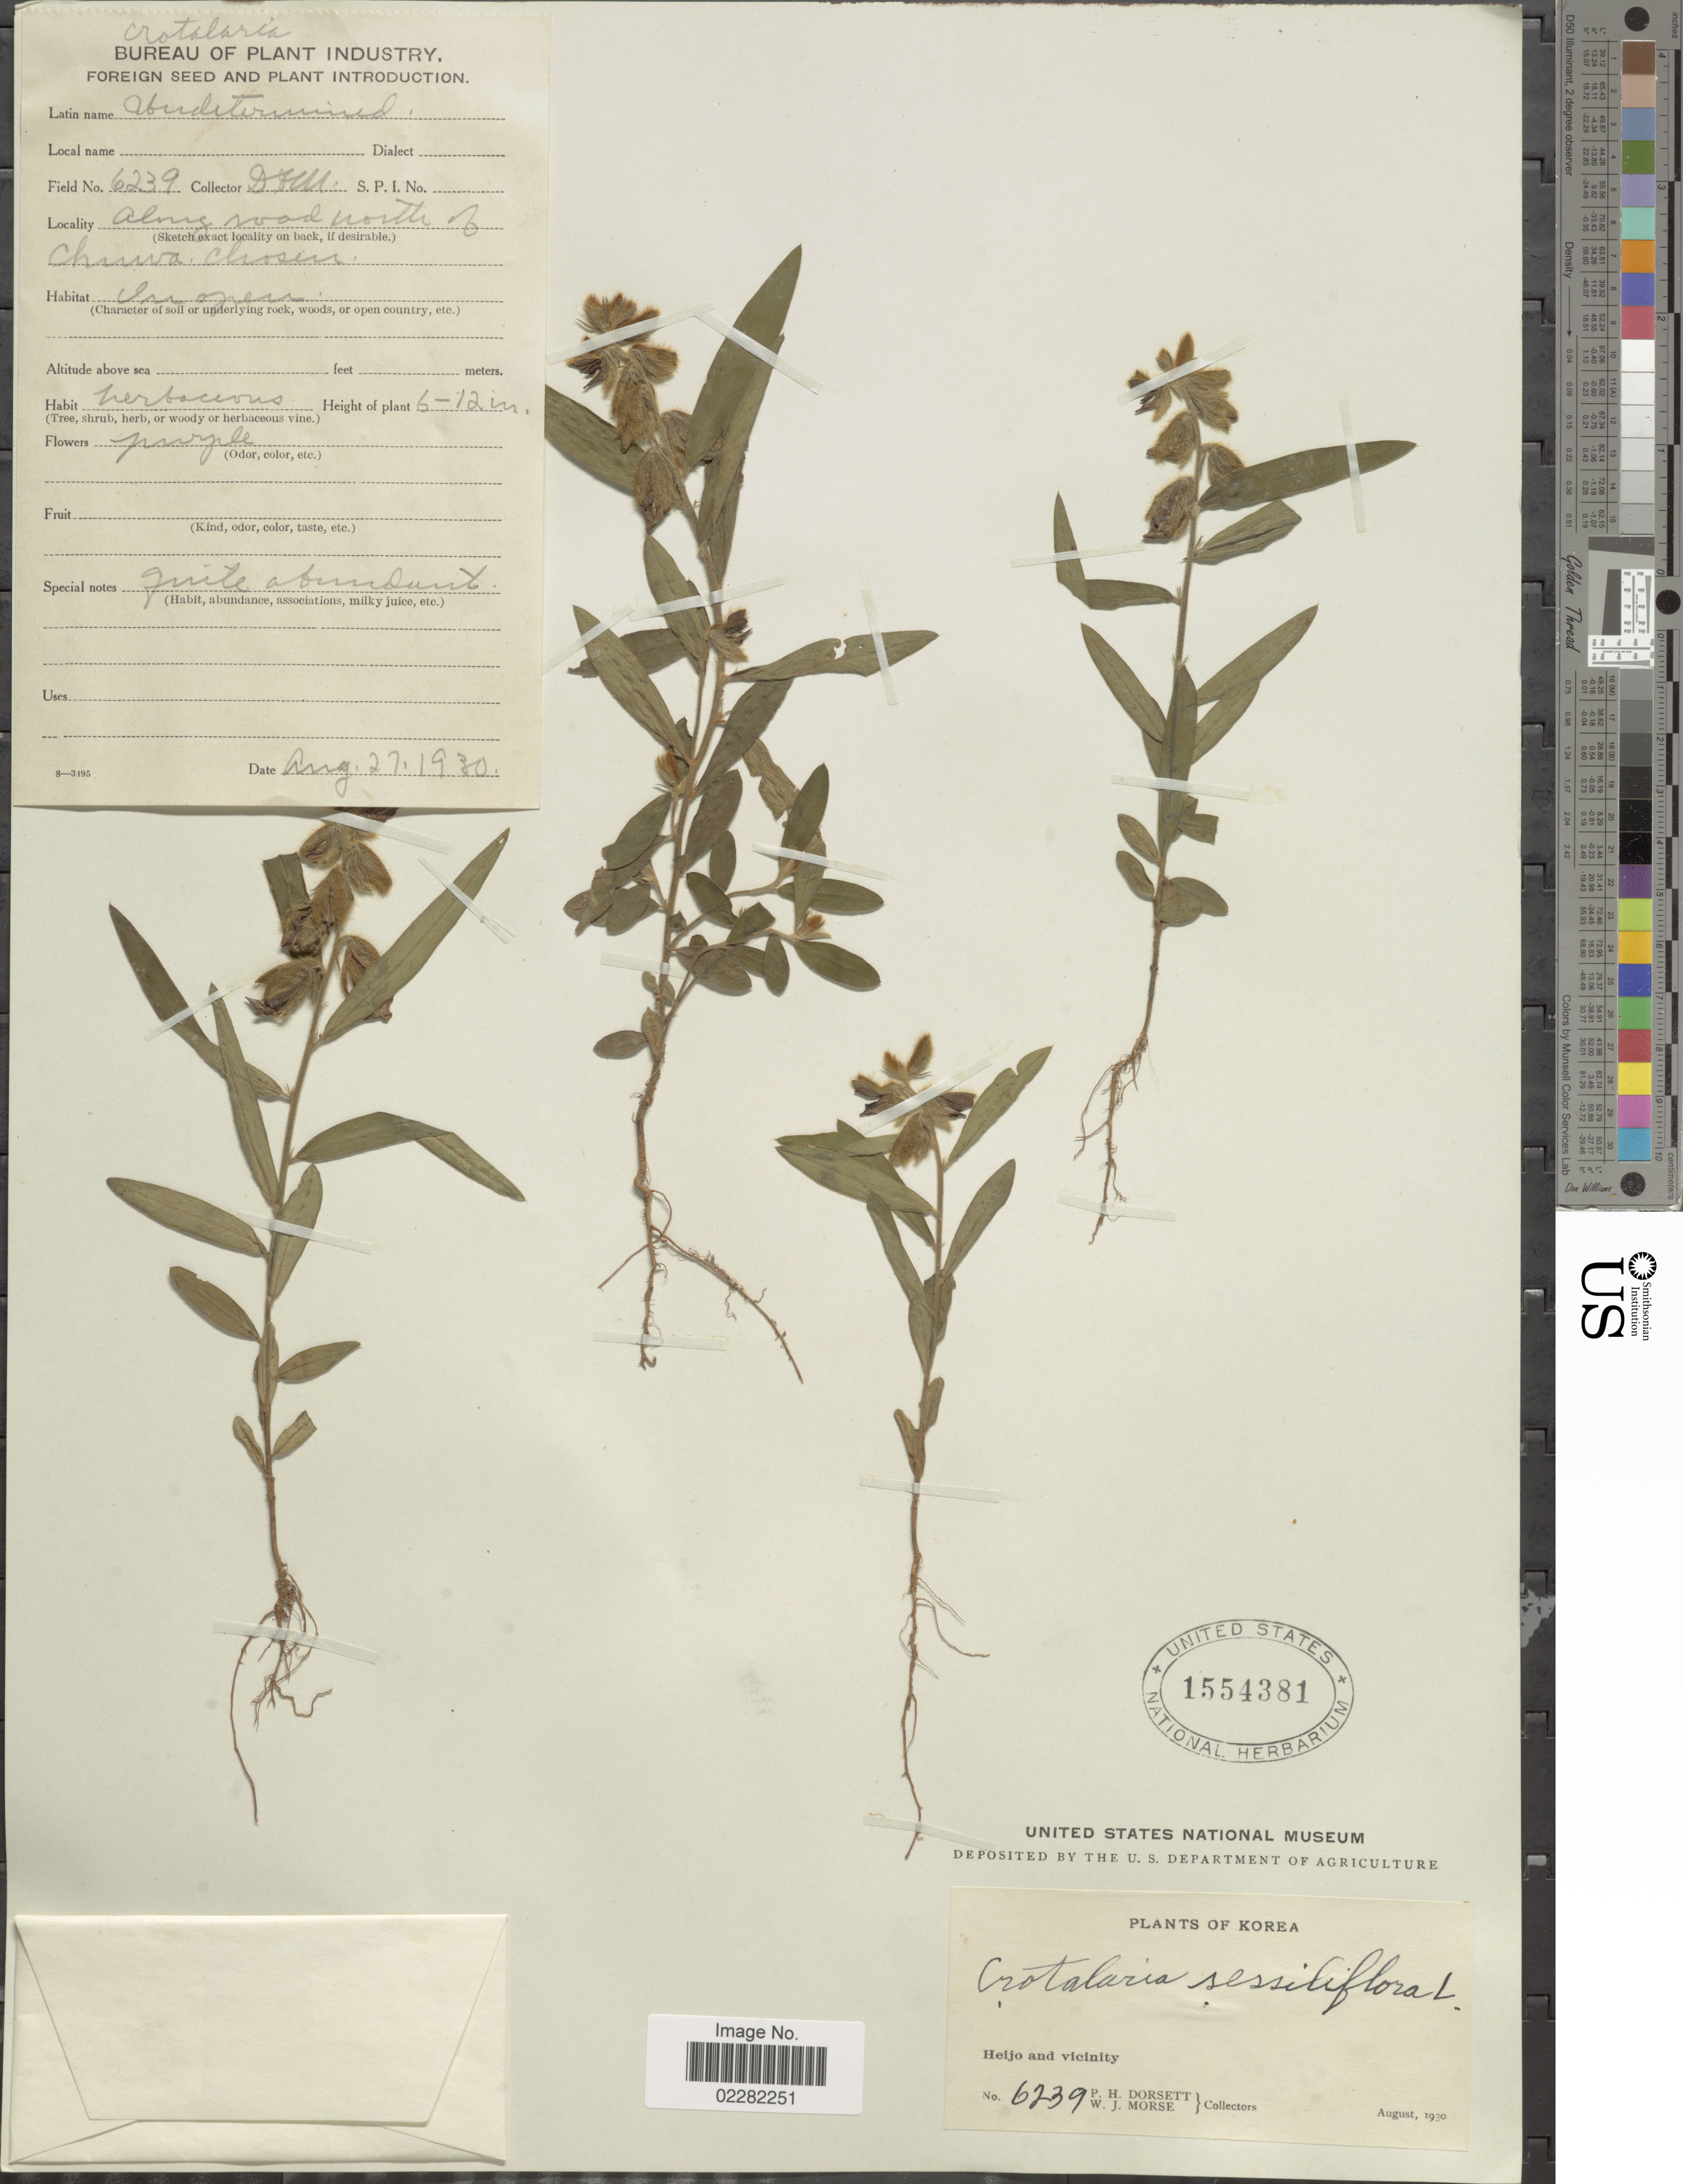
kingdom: Plantae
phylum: Tracheophyta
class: Magnoliopsida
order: Fabales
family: Fabaceae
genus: Crotalaria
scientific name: Crotalaria sessilifolia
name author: L.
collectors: P. H. Dorsett & W. J. Morse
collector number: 6239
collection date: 1930-08-27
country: North Korea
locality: Heijo and vicinity, along road north of Chuwa chosen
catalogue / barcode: US 1554381